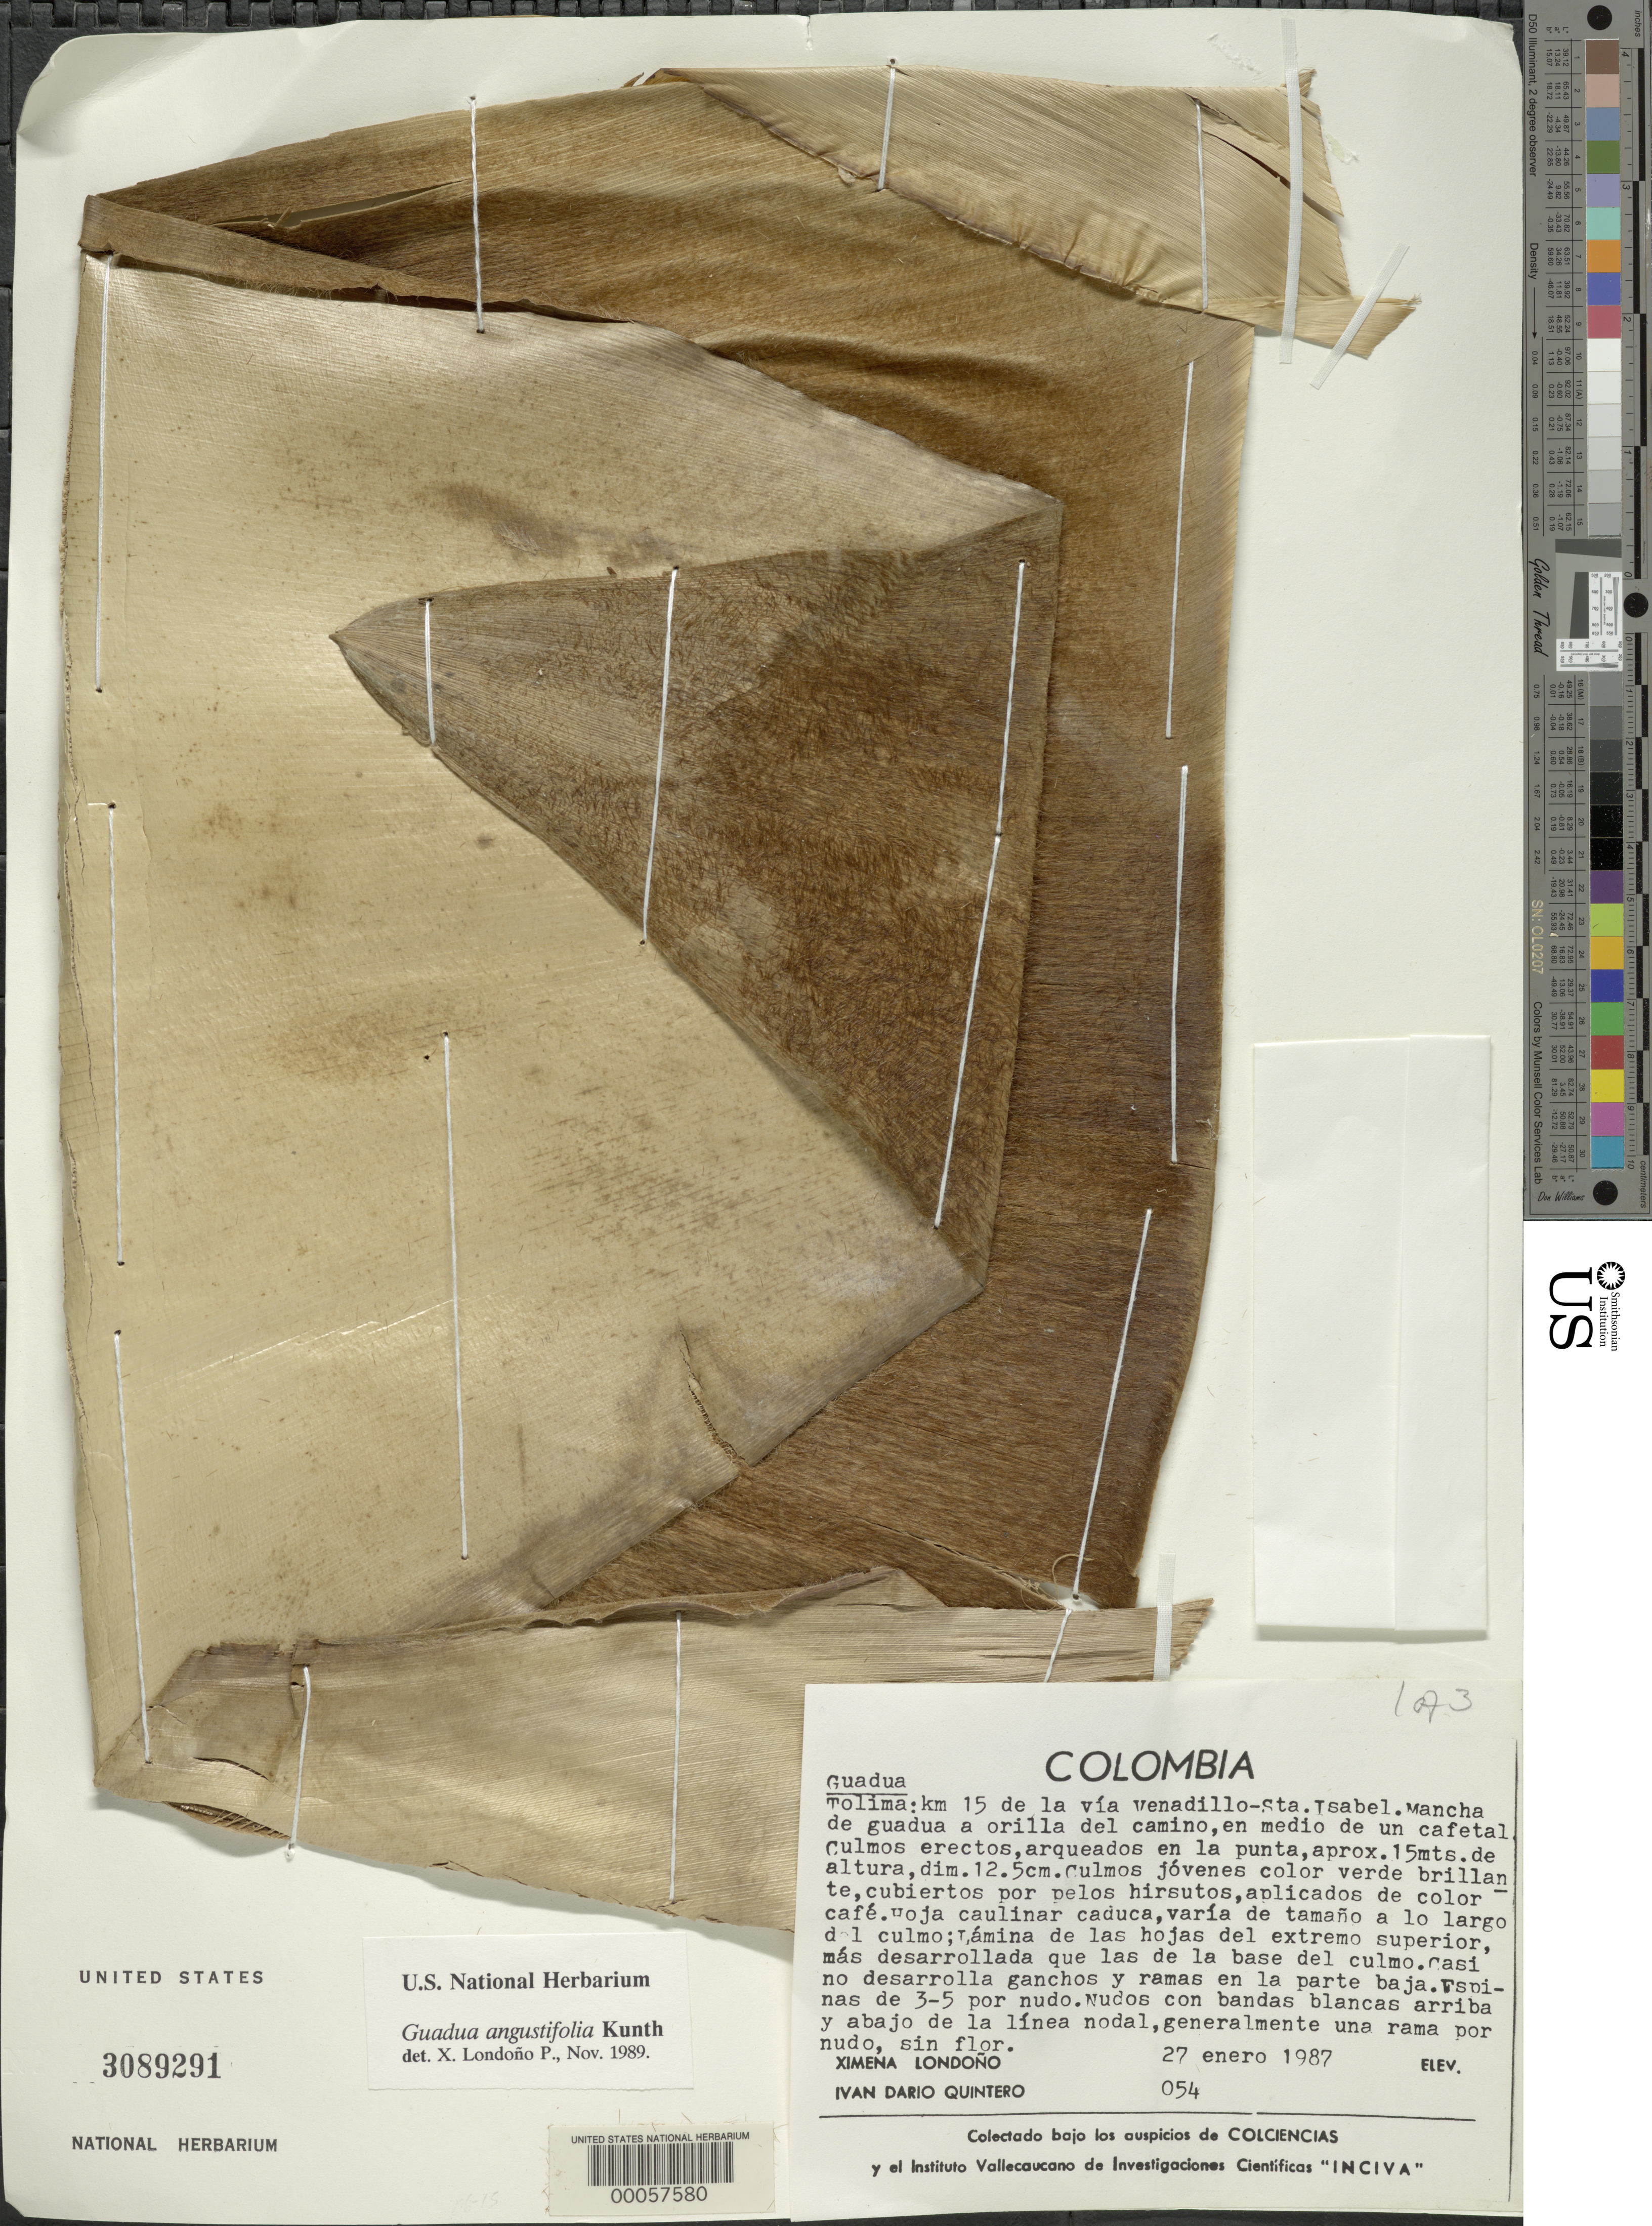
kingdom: Plantae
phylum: Tracheophyta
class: Liliopsida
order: Poales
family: Poaceae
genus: Guadua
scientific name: Guadua angustifolia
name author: Kunth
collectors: X. Londoño & I. Quintero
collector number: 054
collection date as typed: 27 Jan 1987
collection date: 1987-01-27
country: Colombia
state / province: Tolima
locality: Km 15 of the Venadillo-Sta. Isabel road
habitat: Side of road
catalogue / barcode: US 3089291